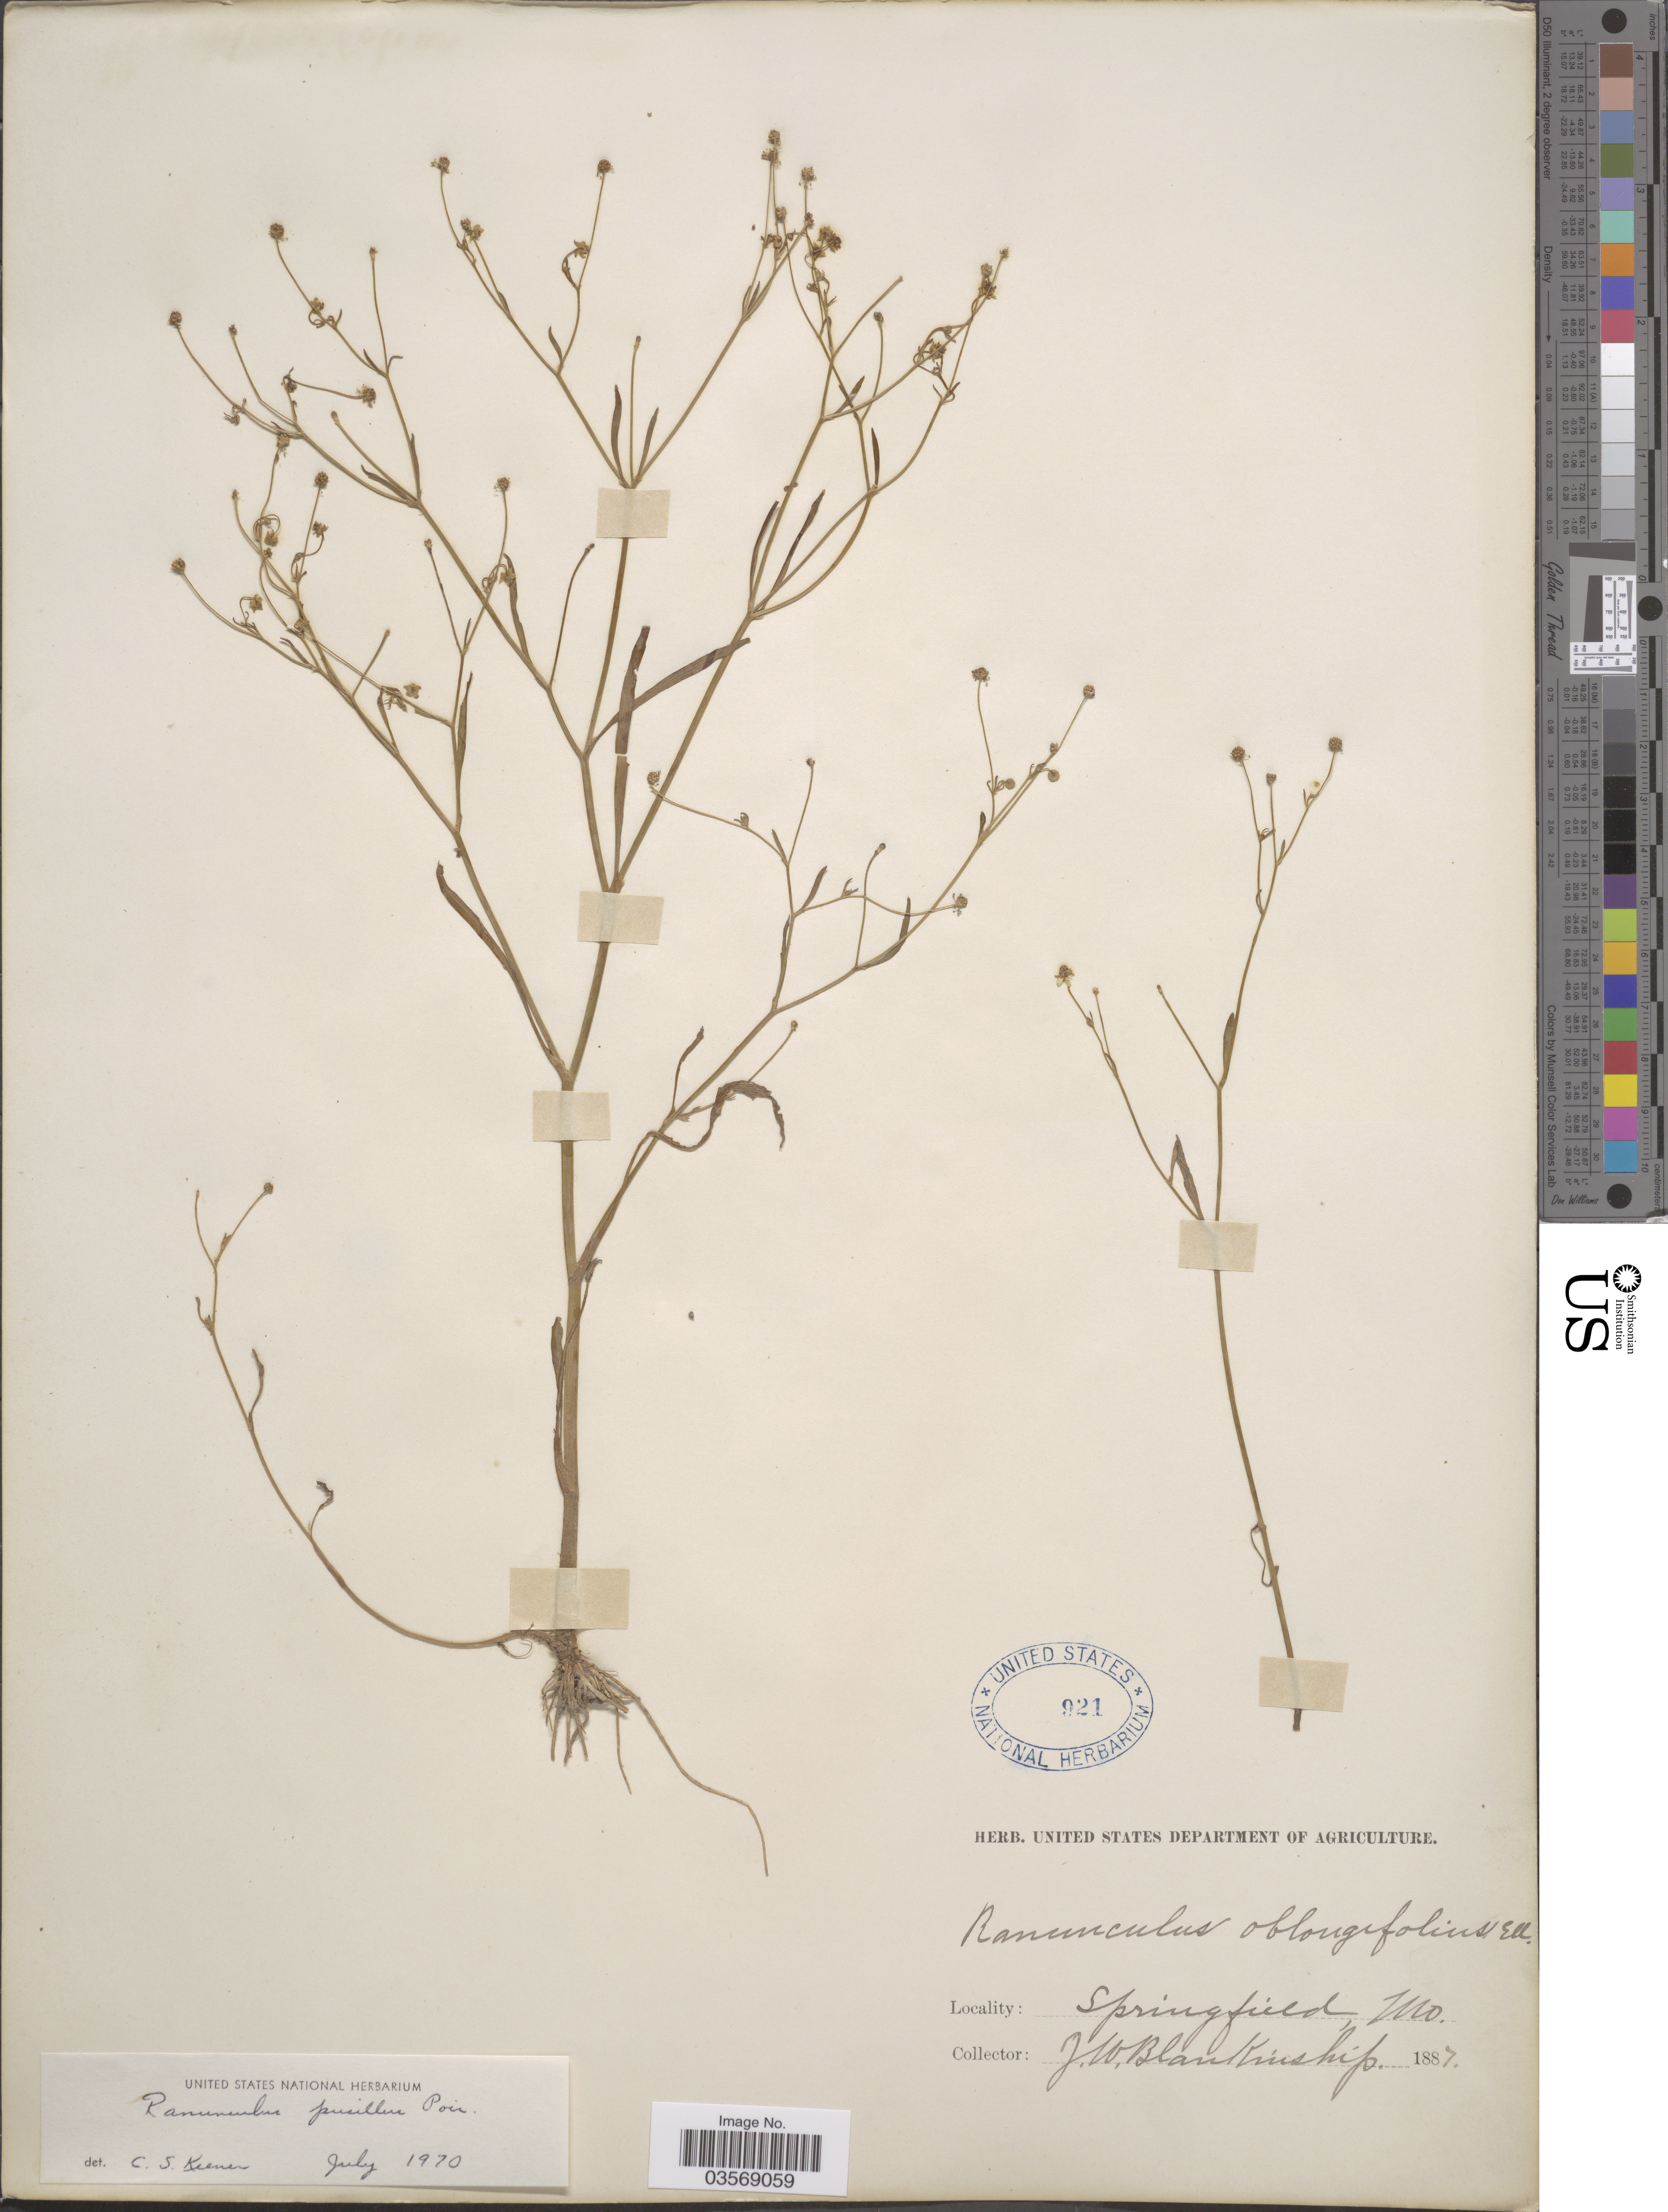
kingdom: Plantae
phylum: Tracheophyta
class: Magnoliopsida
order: Ranunculales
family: Ranunculaceae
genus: Ranunculus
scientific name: Ranunculus pusillus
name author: Poir.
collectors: J. W. Blankinship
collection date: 1887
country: United States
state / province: Missouri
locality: Springfield.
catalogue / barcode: US 921